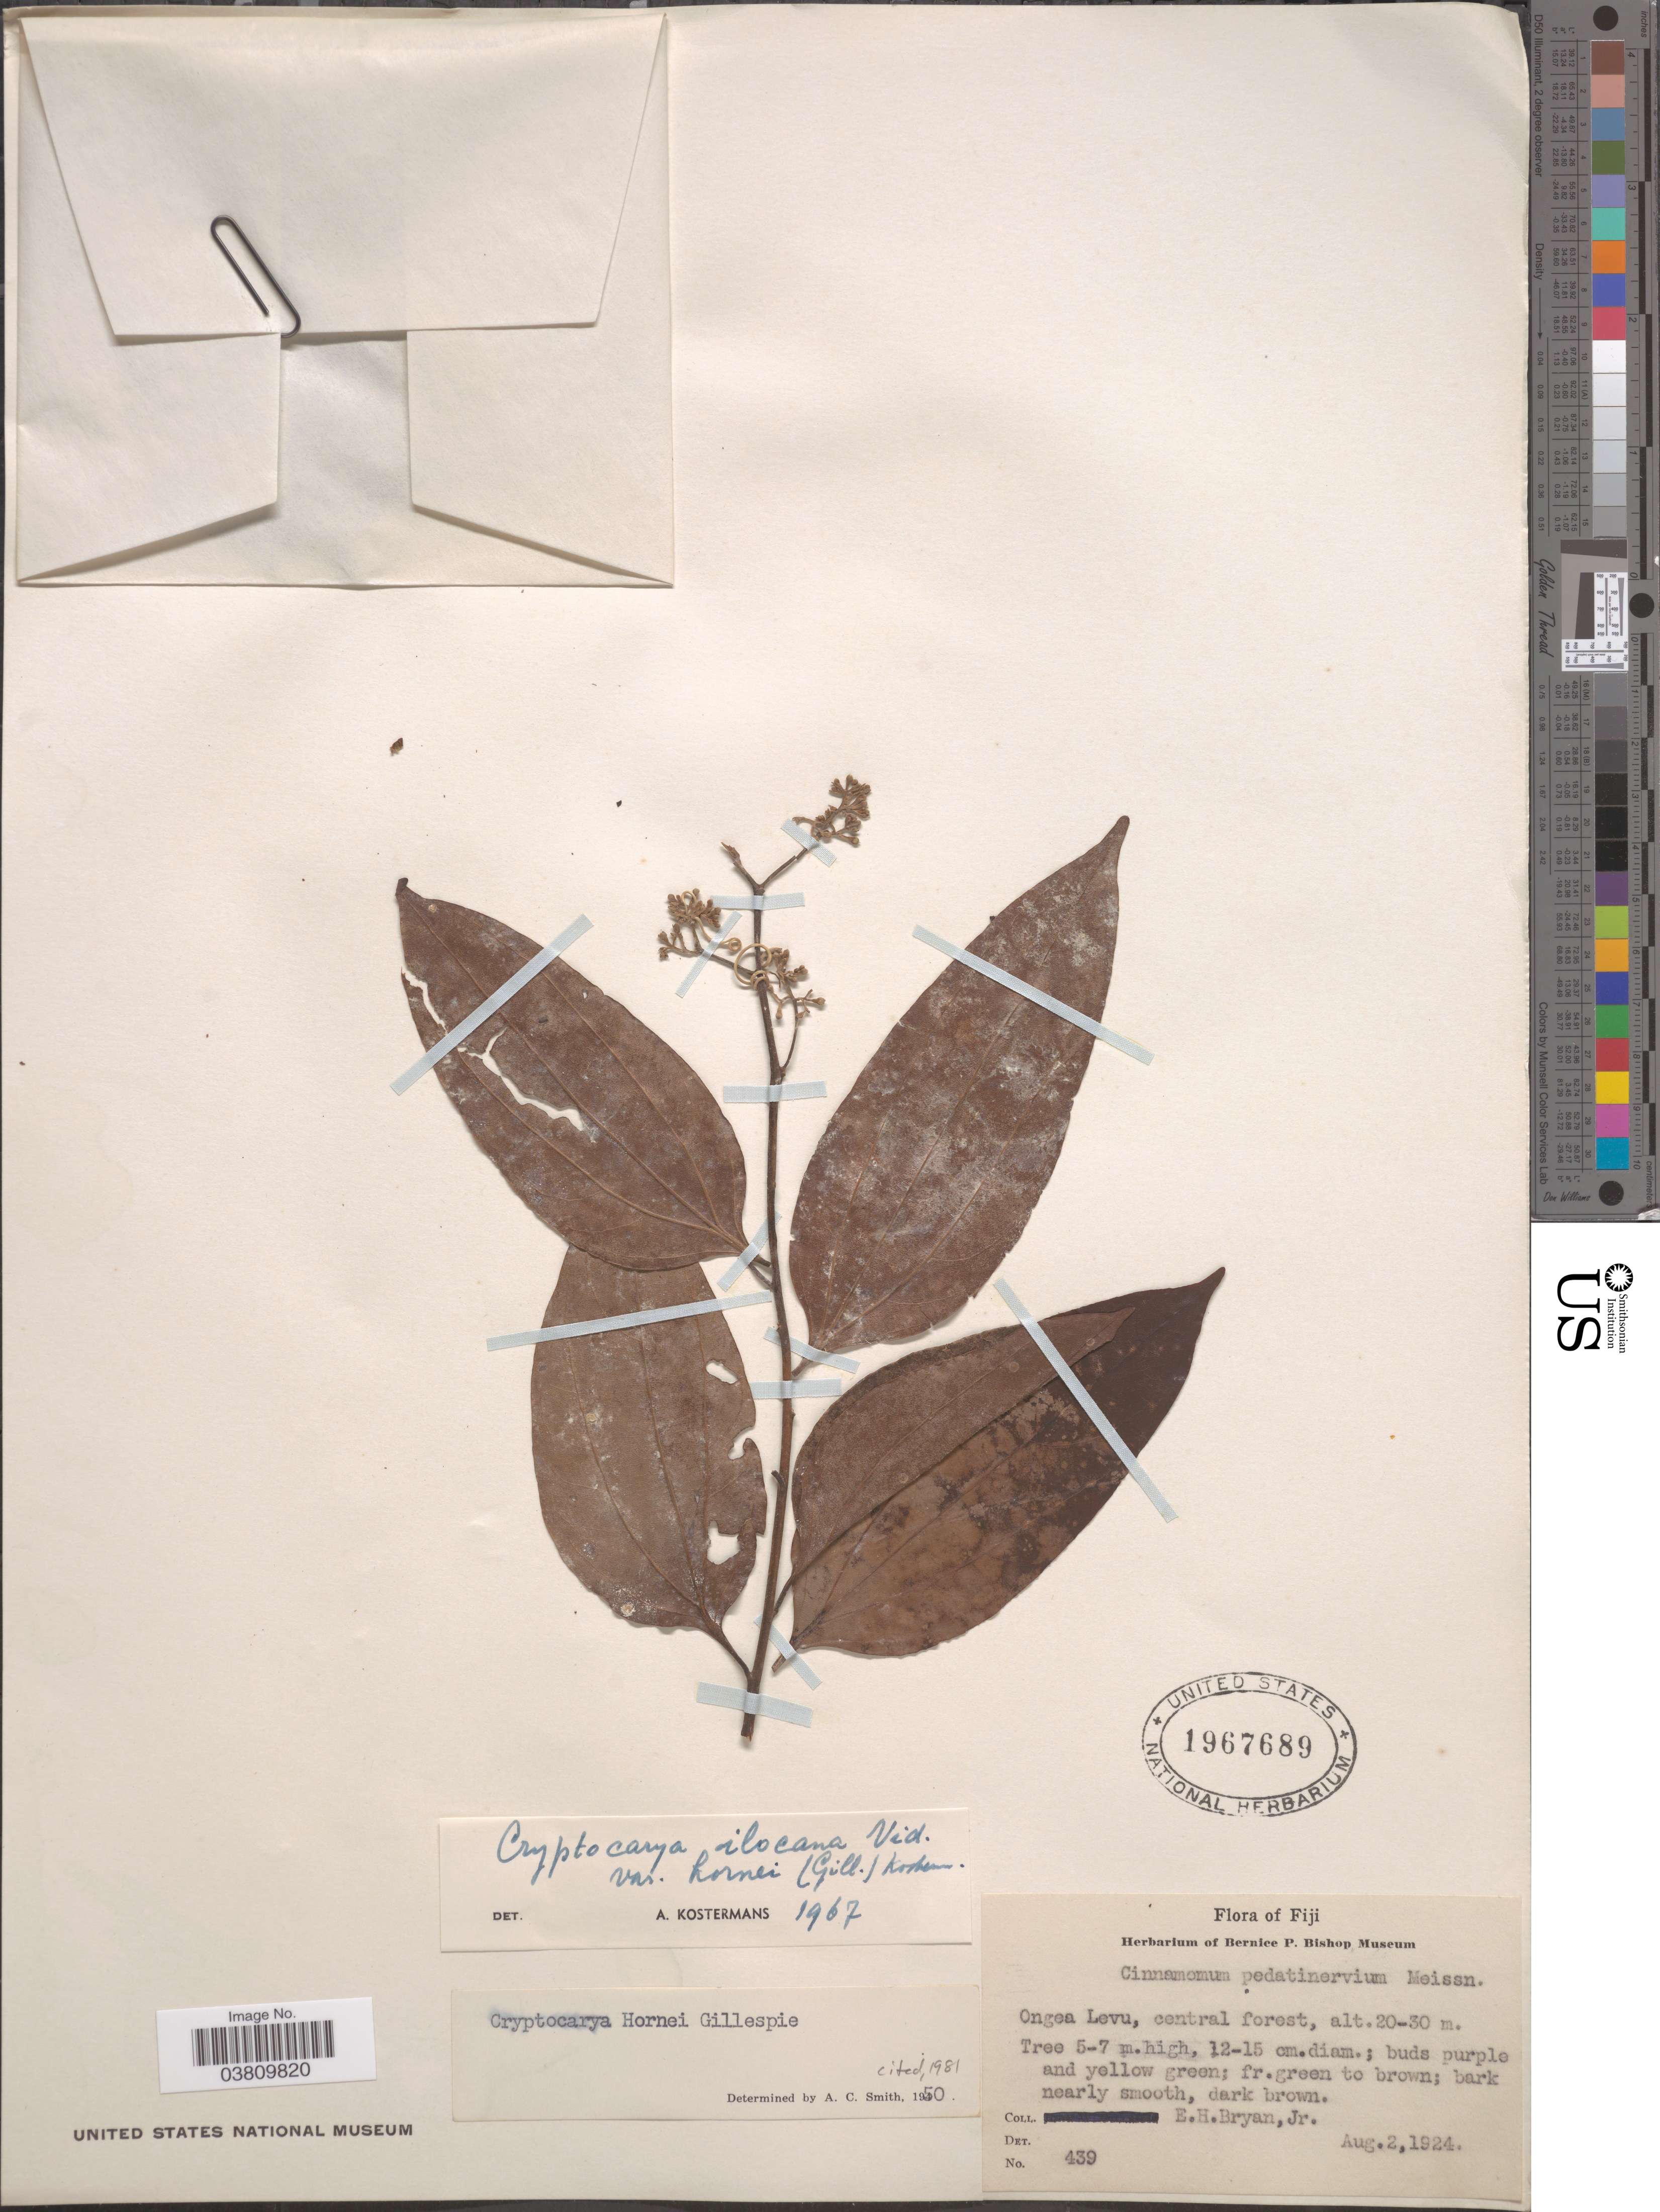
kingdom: Plantae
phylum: Tracheophyta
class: Magnoliopsida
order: Laurales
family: Lauraceae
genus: Cryptocarya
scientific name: Cryptocarya hornei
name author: Gillespie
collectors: E. Bryan Jr.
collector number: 439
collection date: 1924-08-02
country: Fiji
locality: Ongea Levu, central forest.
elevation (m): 20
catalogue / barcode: US 1967689